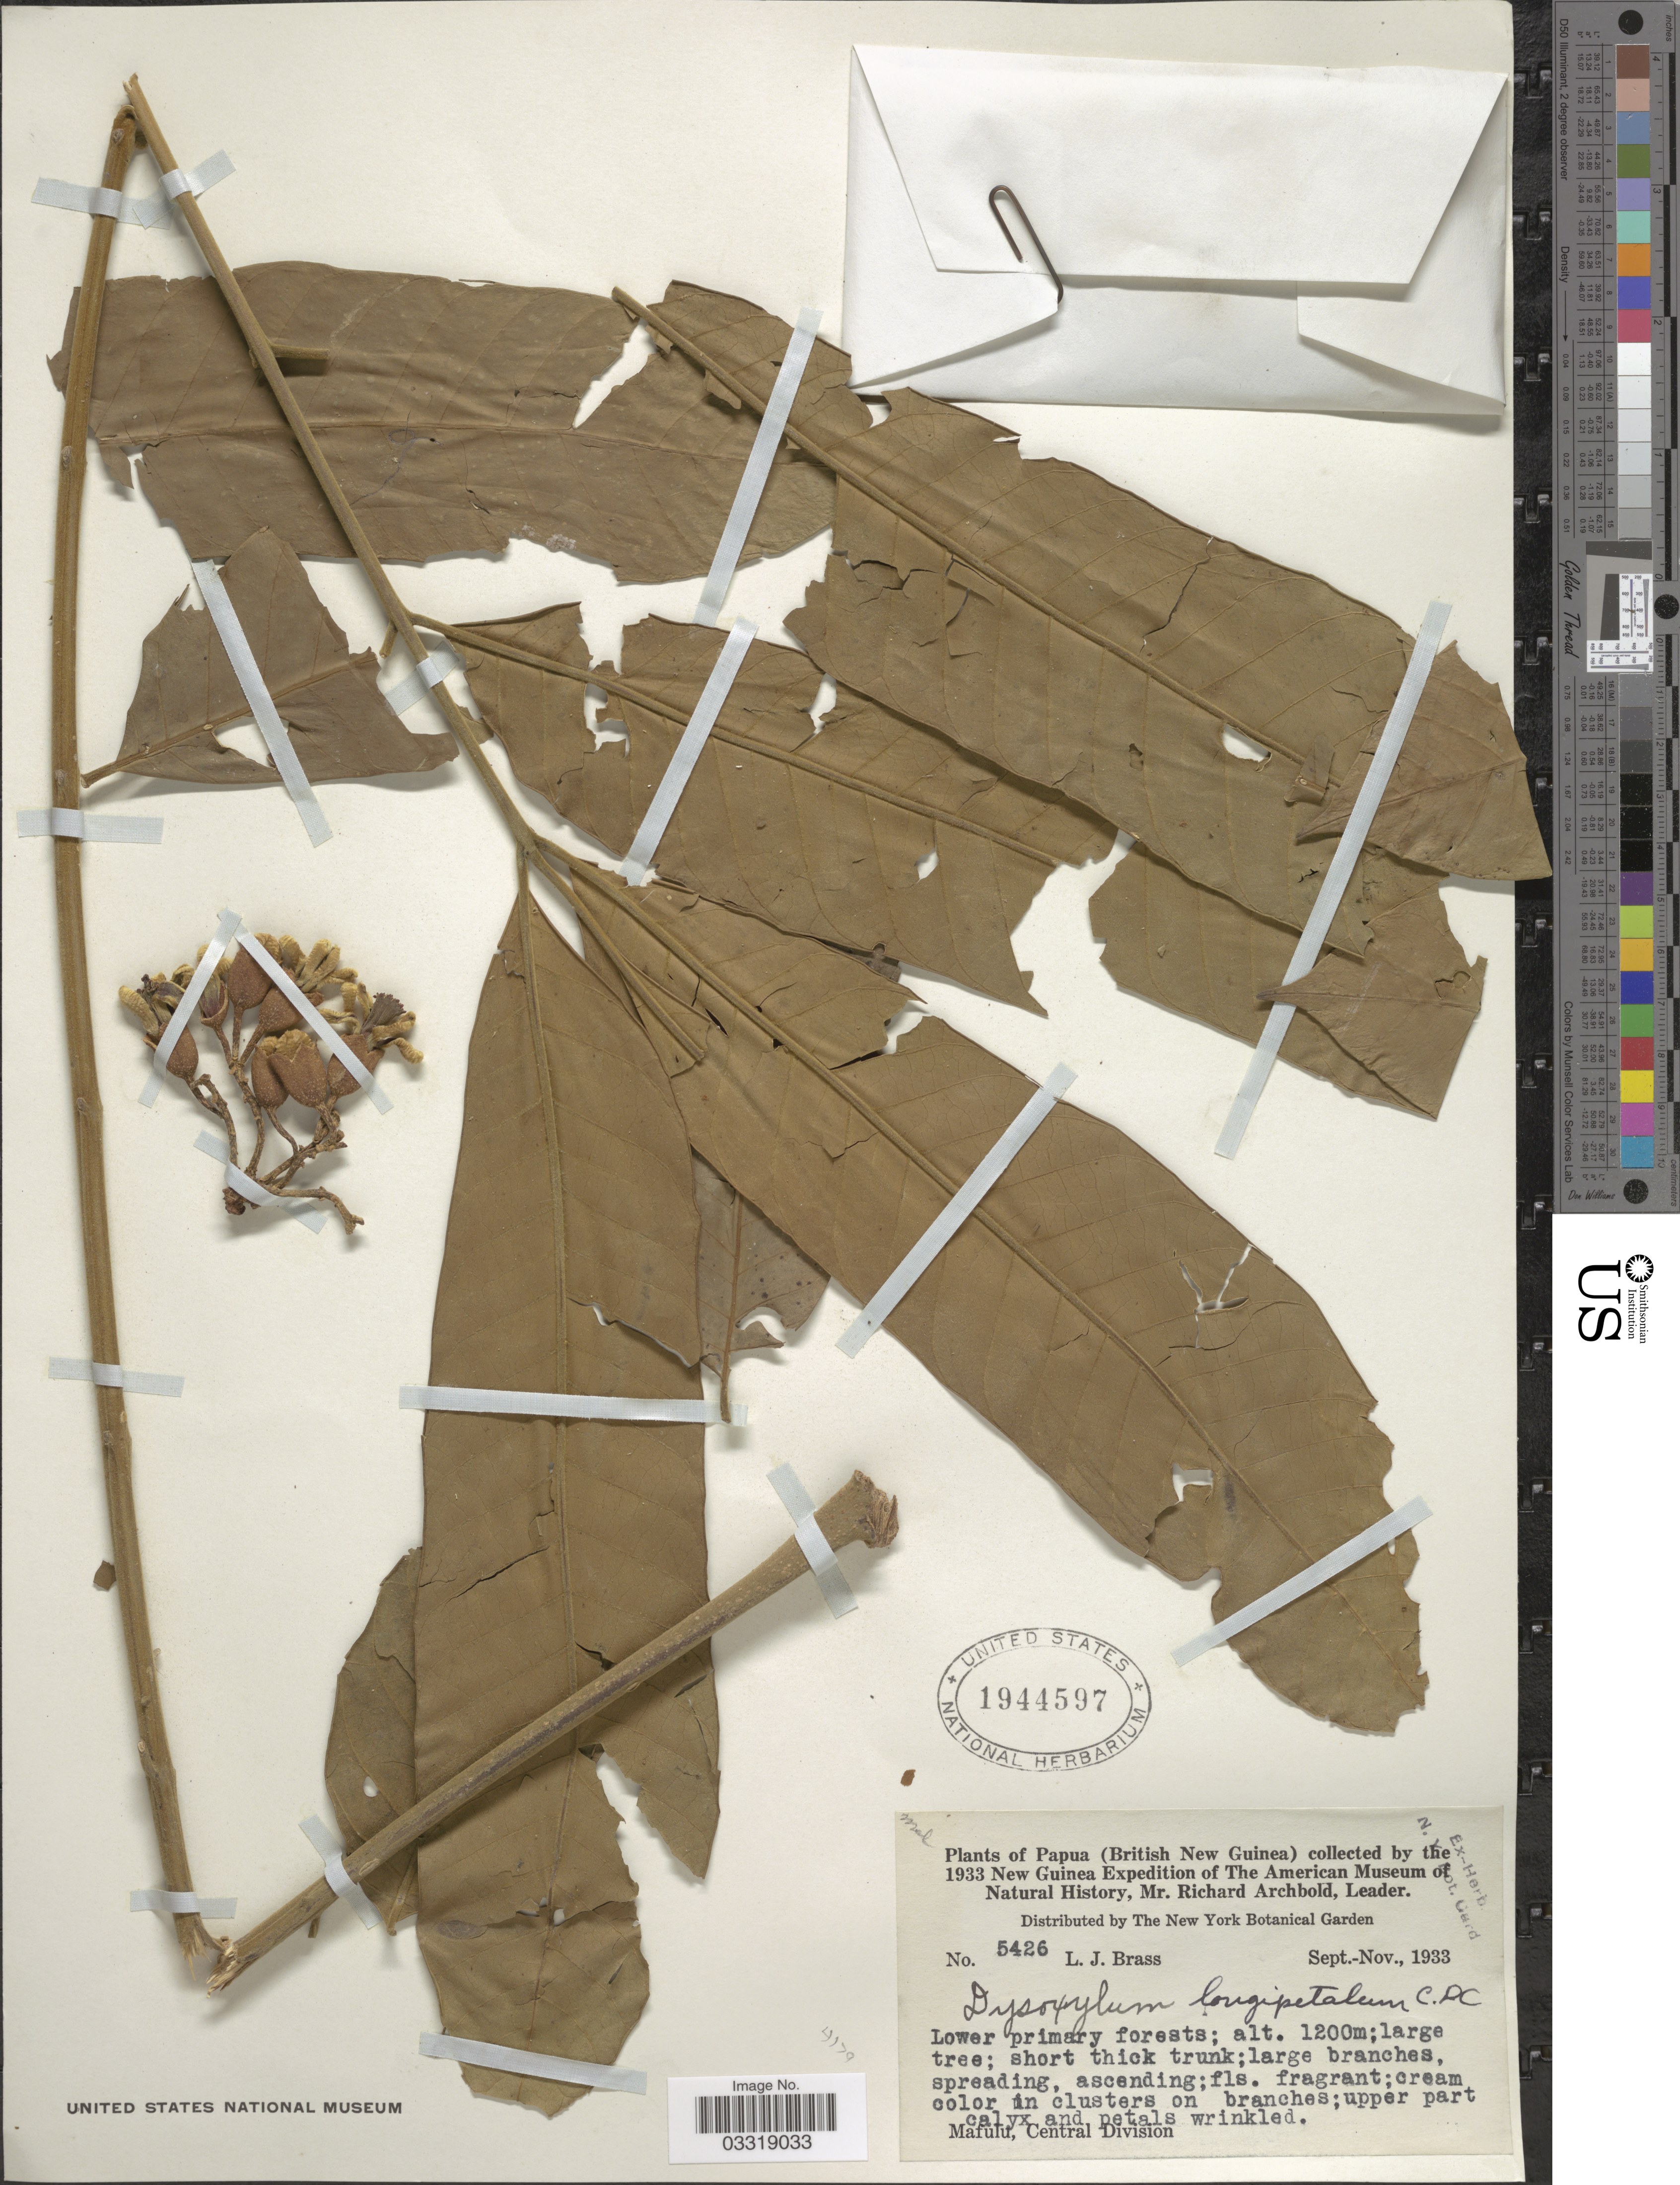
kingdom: Plantae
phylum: Tracheophyta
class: Magnoliopsida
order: Sapindales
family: Meliaceae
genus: Epicharis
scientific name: Epicharis parasitica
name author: (Osbeck) Mabb.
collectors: L. J. Brass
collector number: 5426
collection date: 1933-09/1933-11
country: Papua New Guinea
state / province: Central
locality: Papua (British New Guinea). Mafulu, Central Division.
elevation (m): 1200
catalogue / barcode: US 1944597